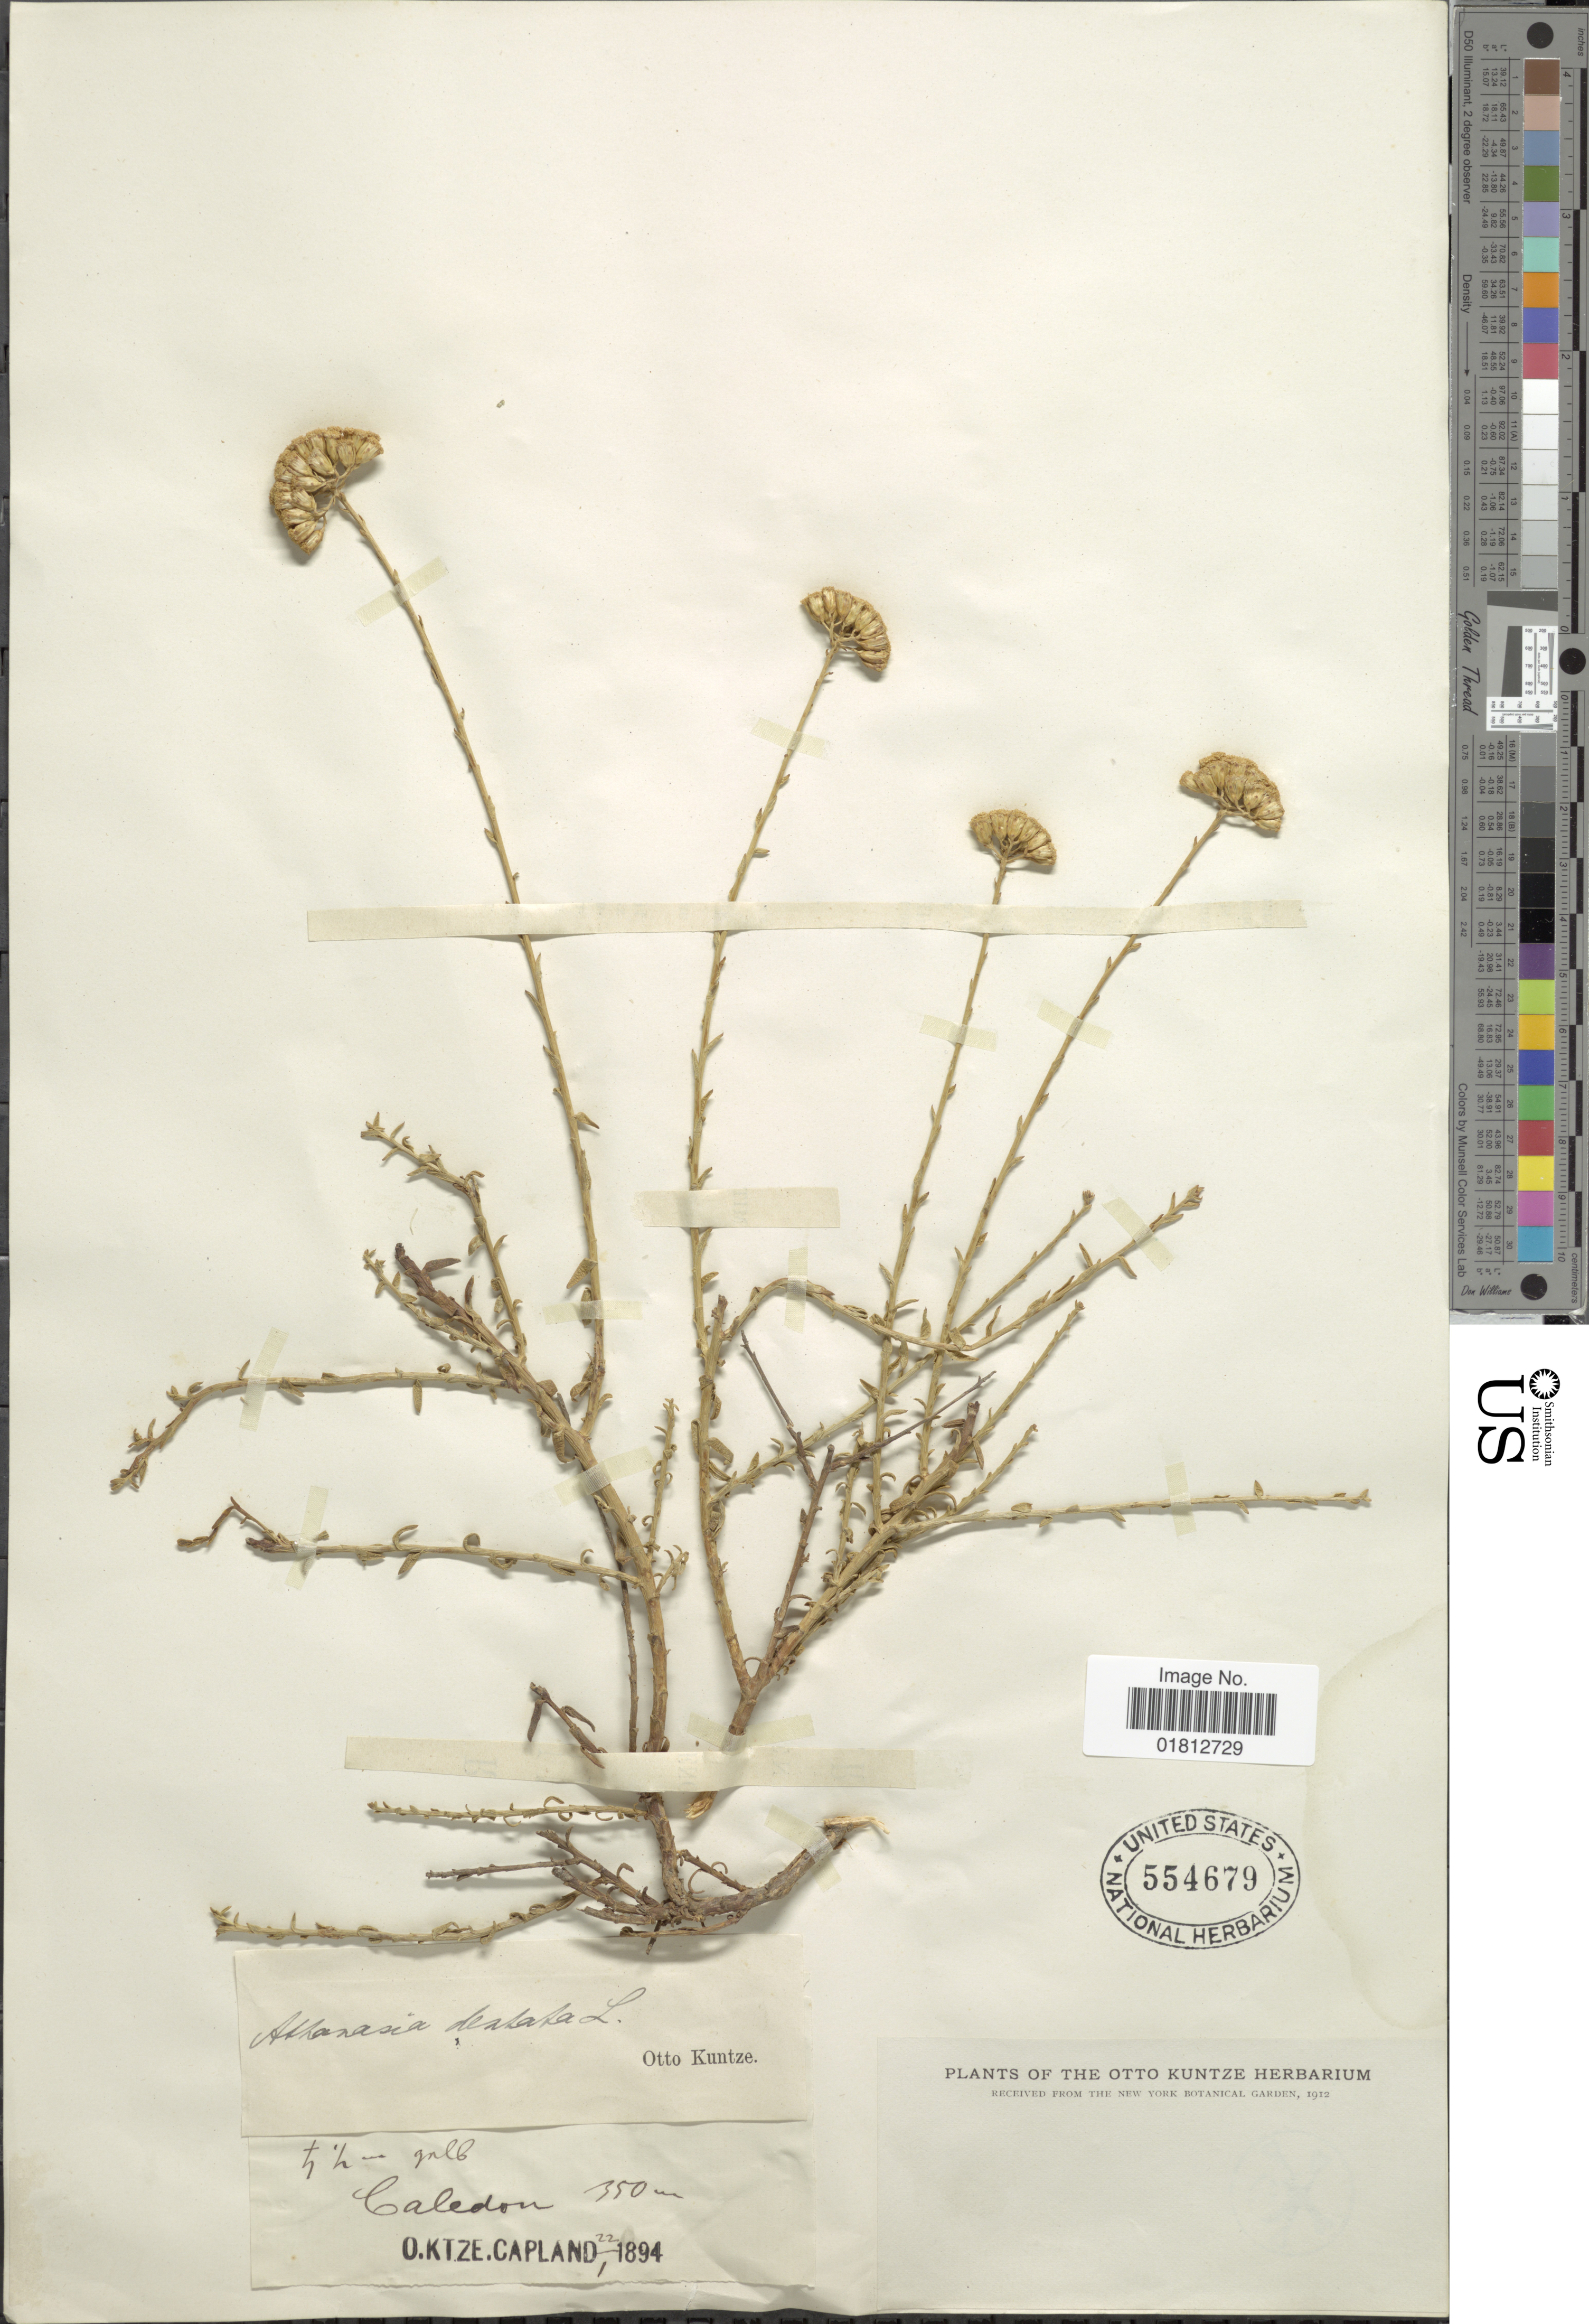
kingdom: Plantae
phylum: Tracheophyta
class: Magnoliopsida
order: Asterales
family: Asteraceae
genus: Athanasia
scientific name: Athanasia dentata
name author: (L.) L.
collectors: C.E.O. Kuntze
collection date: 1894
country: South Africa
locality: Caledon, Capland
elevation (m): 350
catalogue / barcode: US 554679